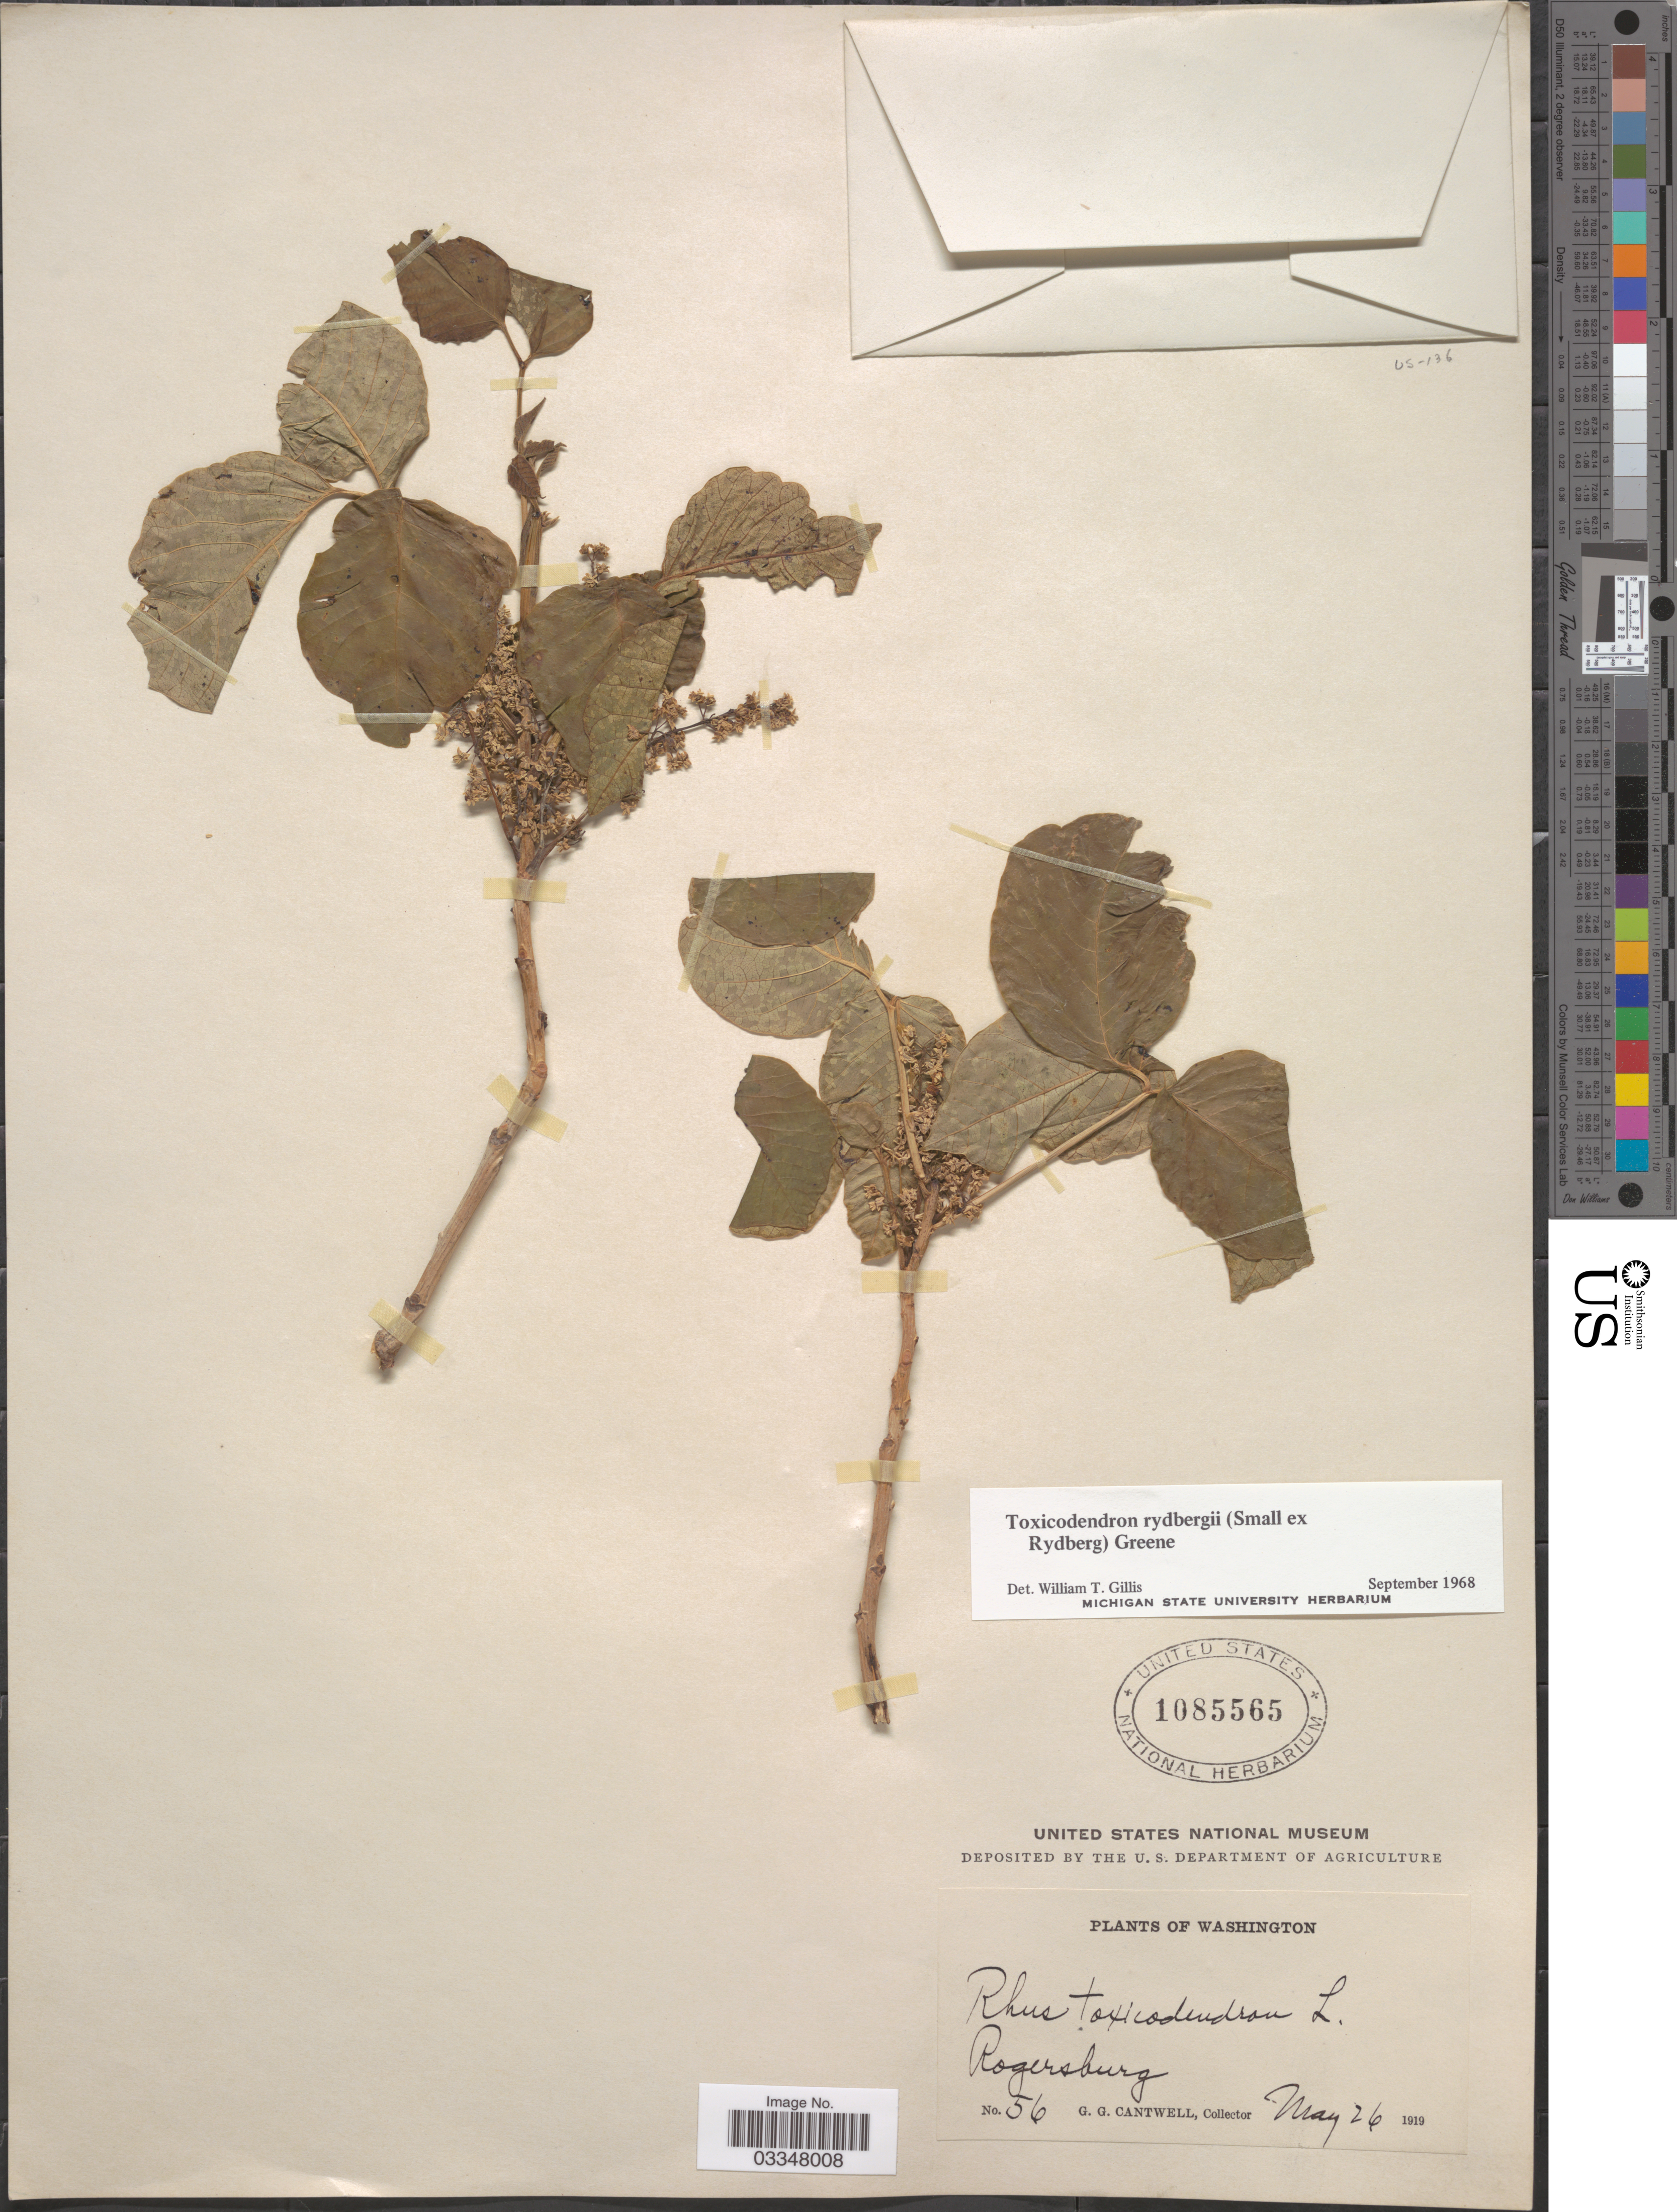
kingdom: Plantae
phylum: Tracheophyta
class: Magnoliopsida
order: Sapindales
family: Anacardiaceae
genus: Toxicodendron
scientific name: Toxicodendron radicans subsp. rydbergii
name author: (Small & Rydb.) Á. Löve & D. Löve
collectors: G. Cantwell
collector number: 56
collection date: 1919-05-26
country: United States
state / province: Washington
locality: Rogersburg.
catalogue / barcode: US 1085565